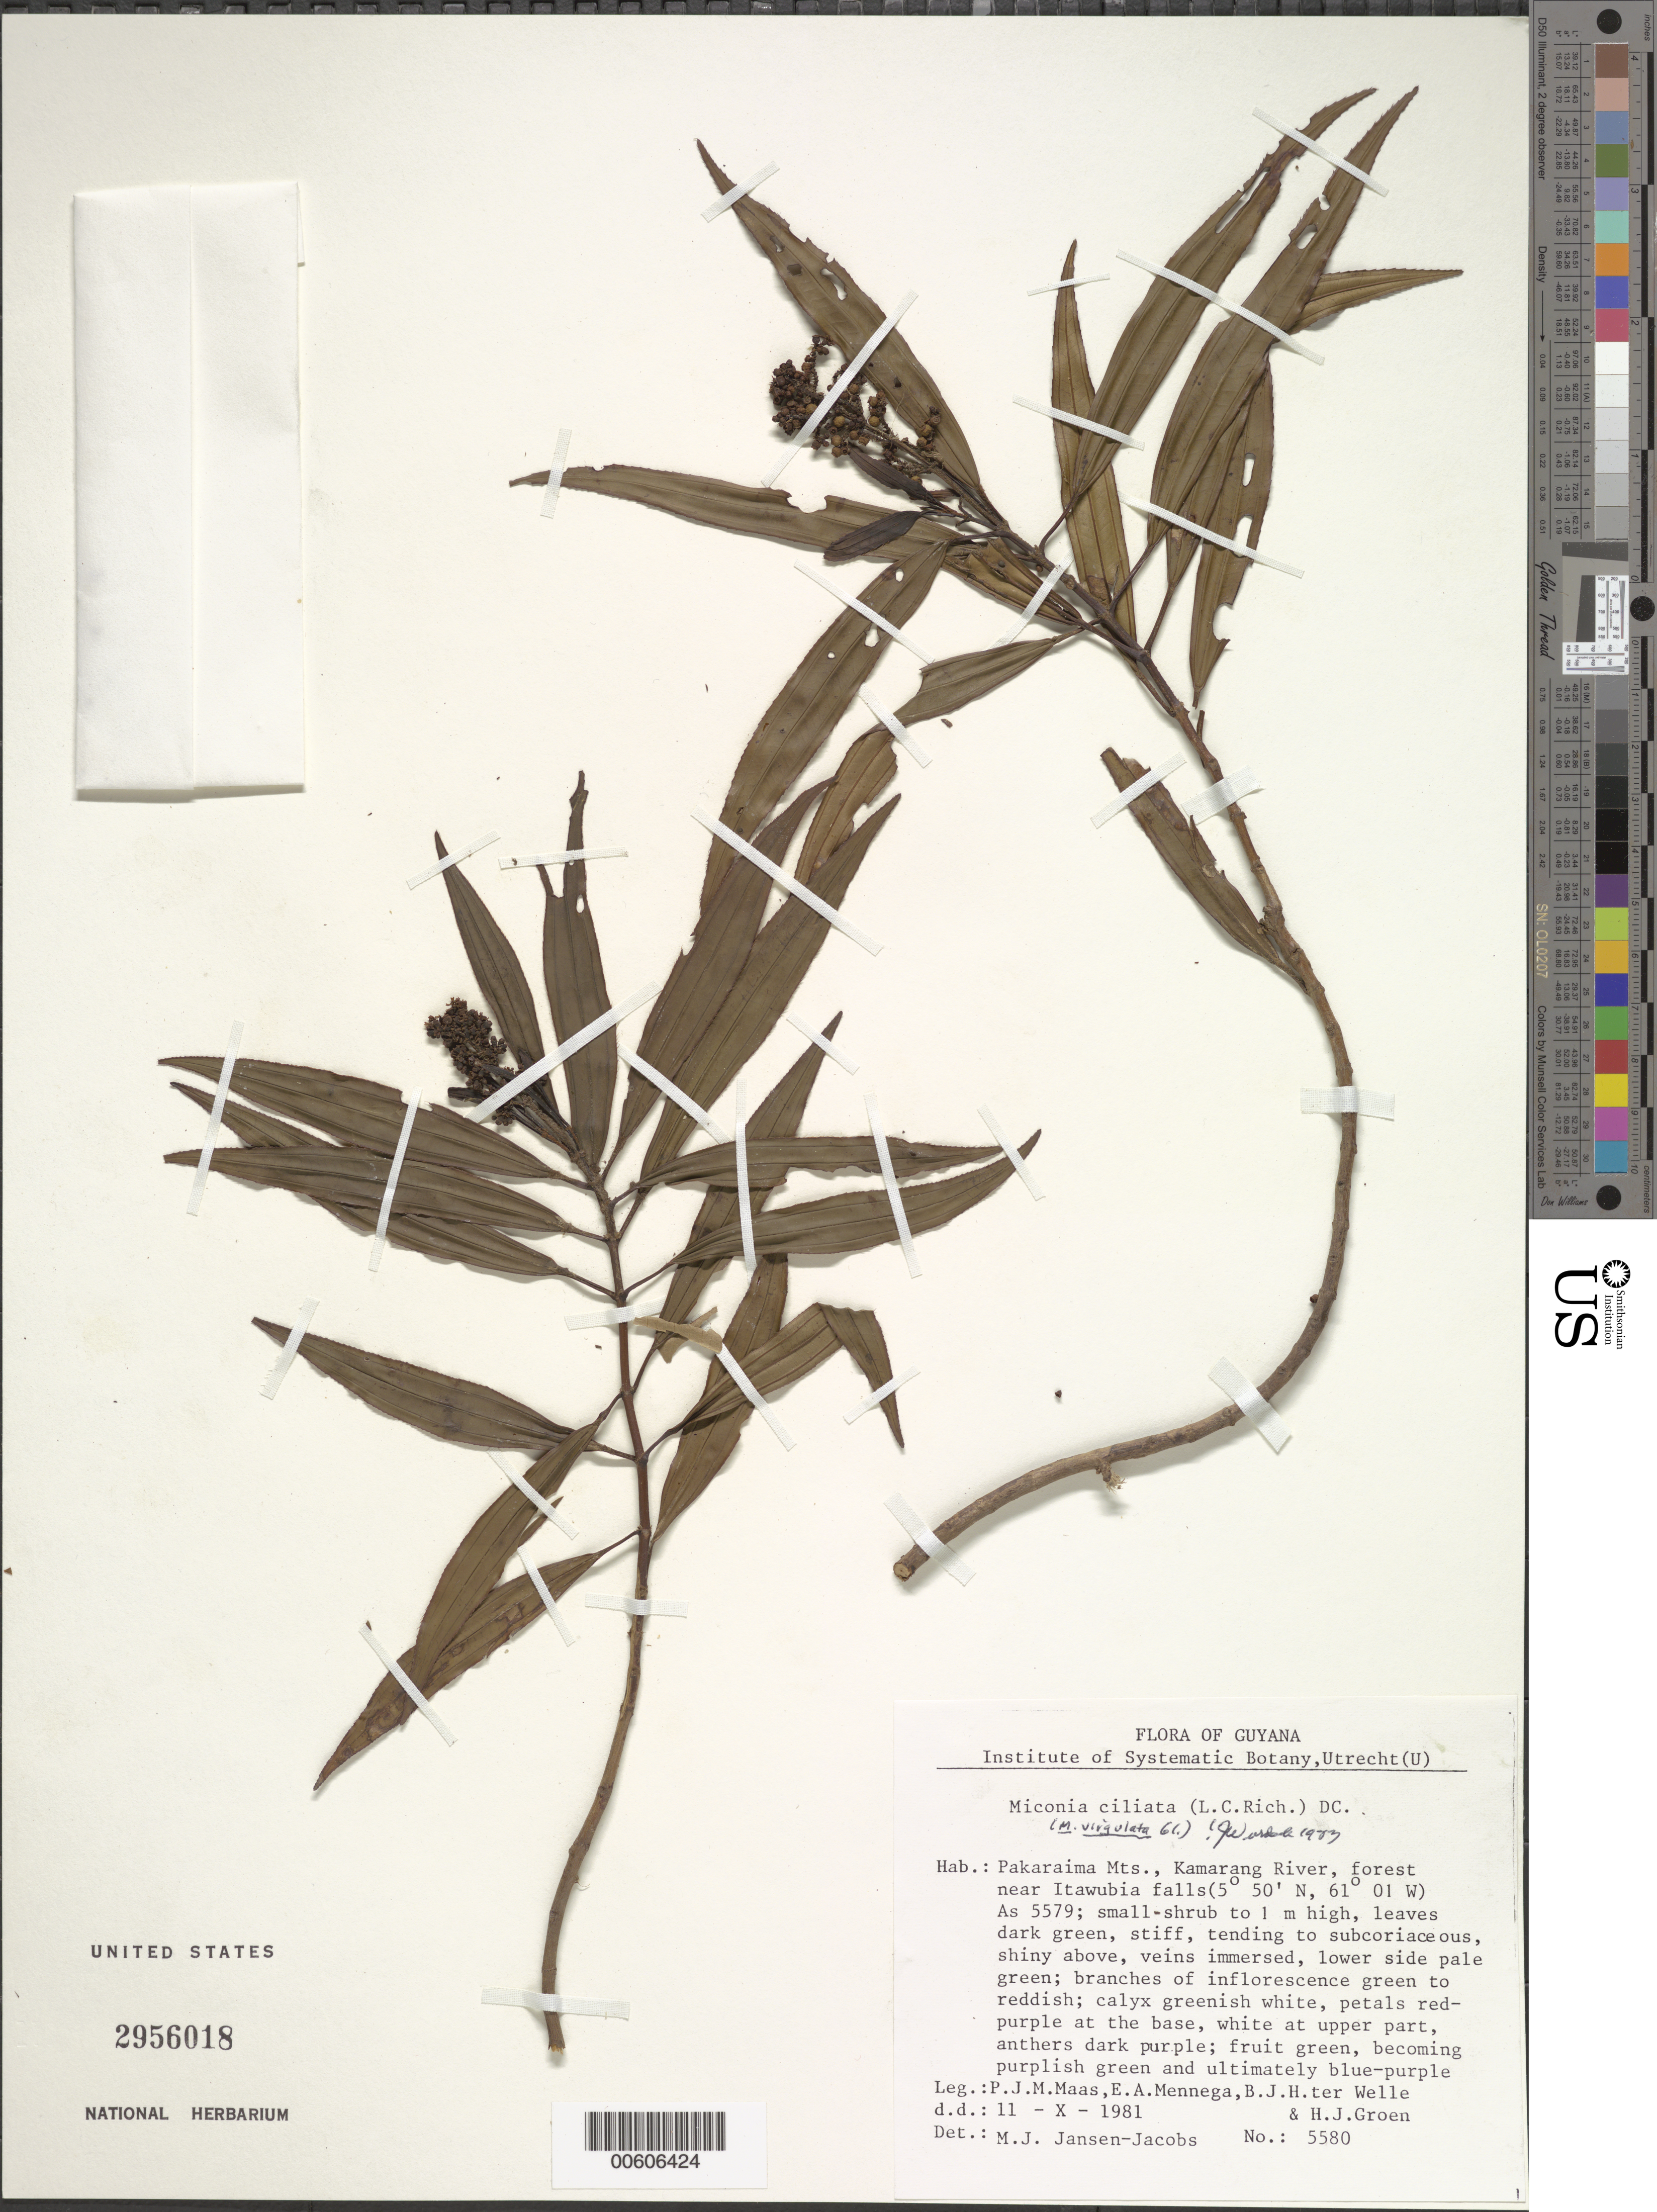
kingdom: Plantae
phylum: Tracheophyta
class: Magnoliopsida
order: Myrtales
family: Melastomataceae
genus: Miconia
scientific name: Miconia ciliata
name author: (Rich.) DC.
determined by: Wurdack, John J., (US), US (UNITED STATES)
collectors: P. Maas, E. A. Mennega, B. Welle & H. Groen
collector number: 5580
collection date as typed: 11-Oct-81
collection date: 1981-10-11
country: Guyana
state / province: Cuyuni-Mazaruni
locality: Kamarang R., near Itawubia Falls, Pakaraima Mts.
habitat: Forest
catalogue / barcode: US 2956018